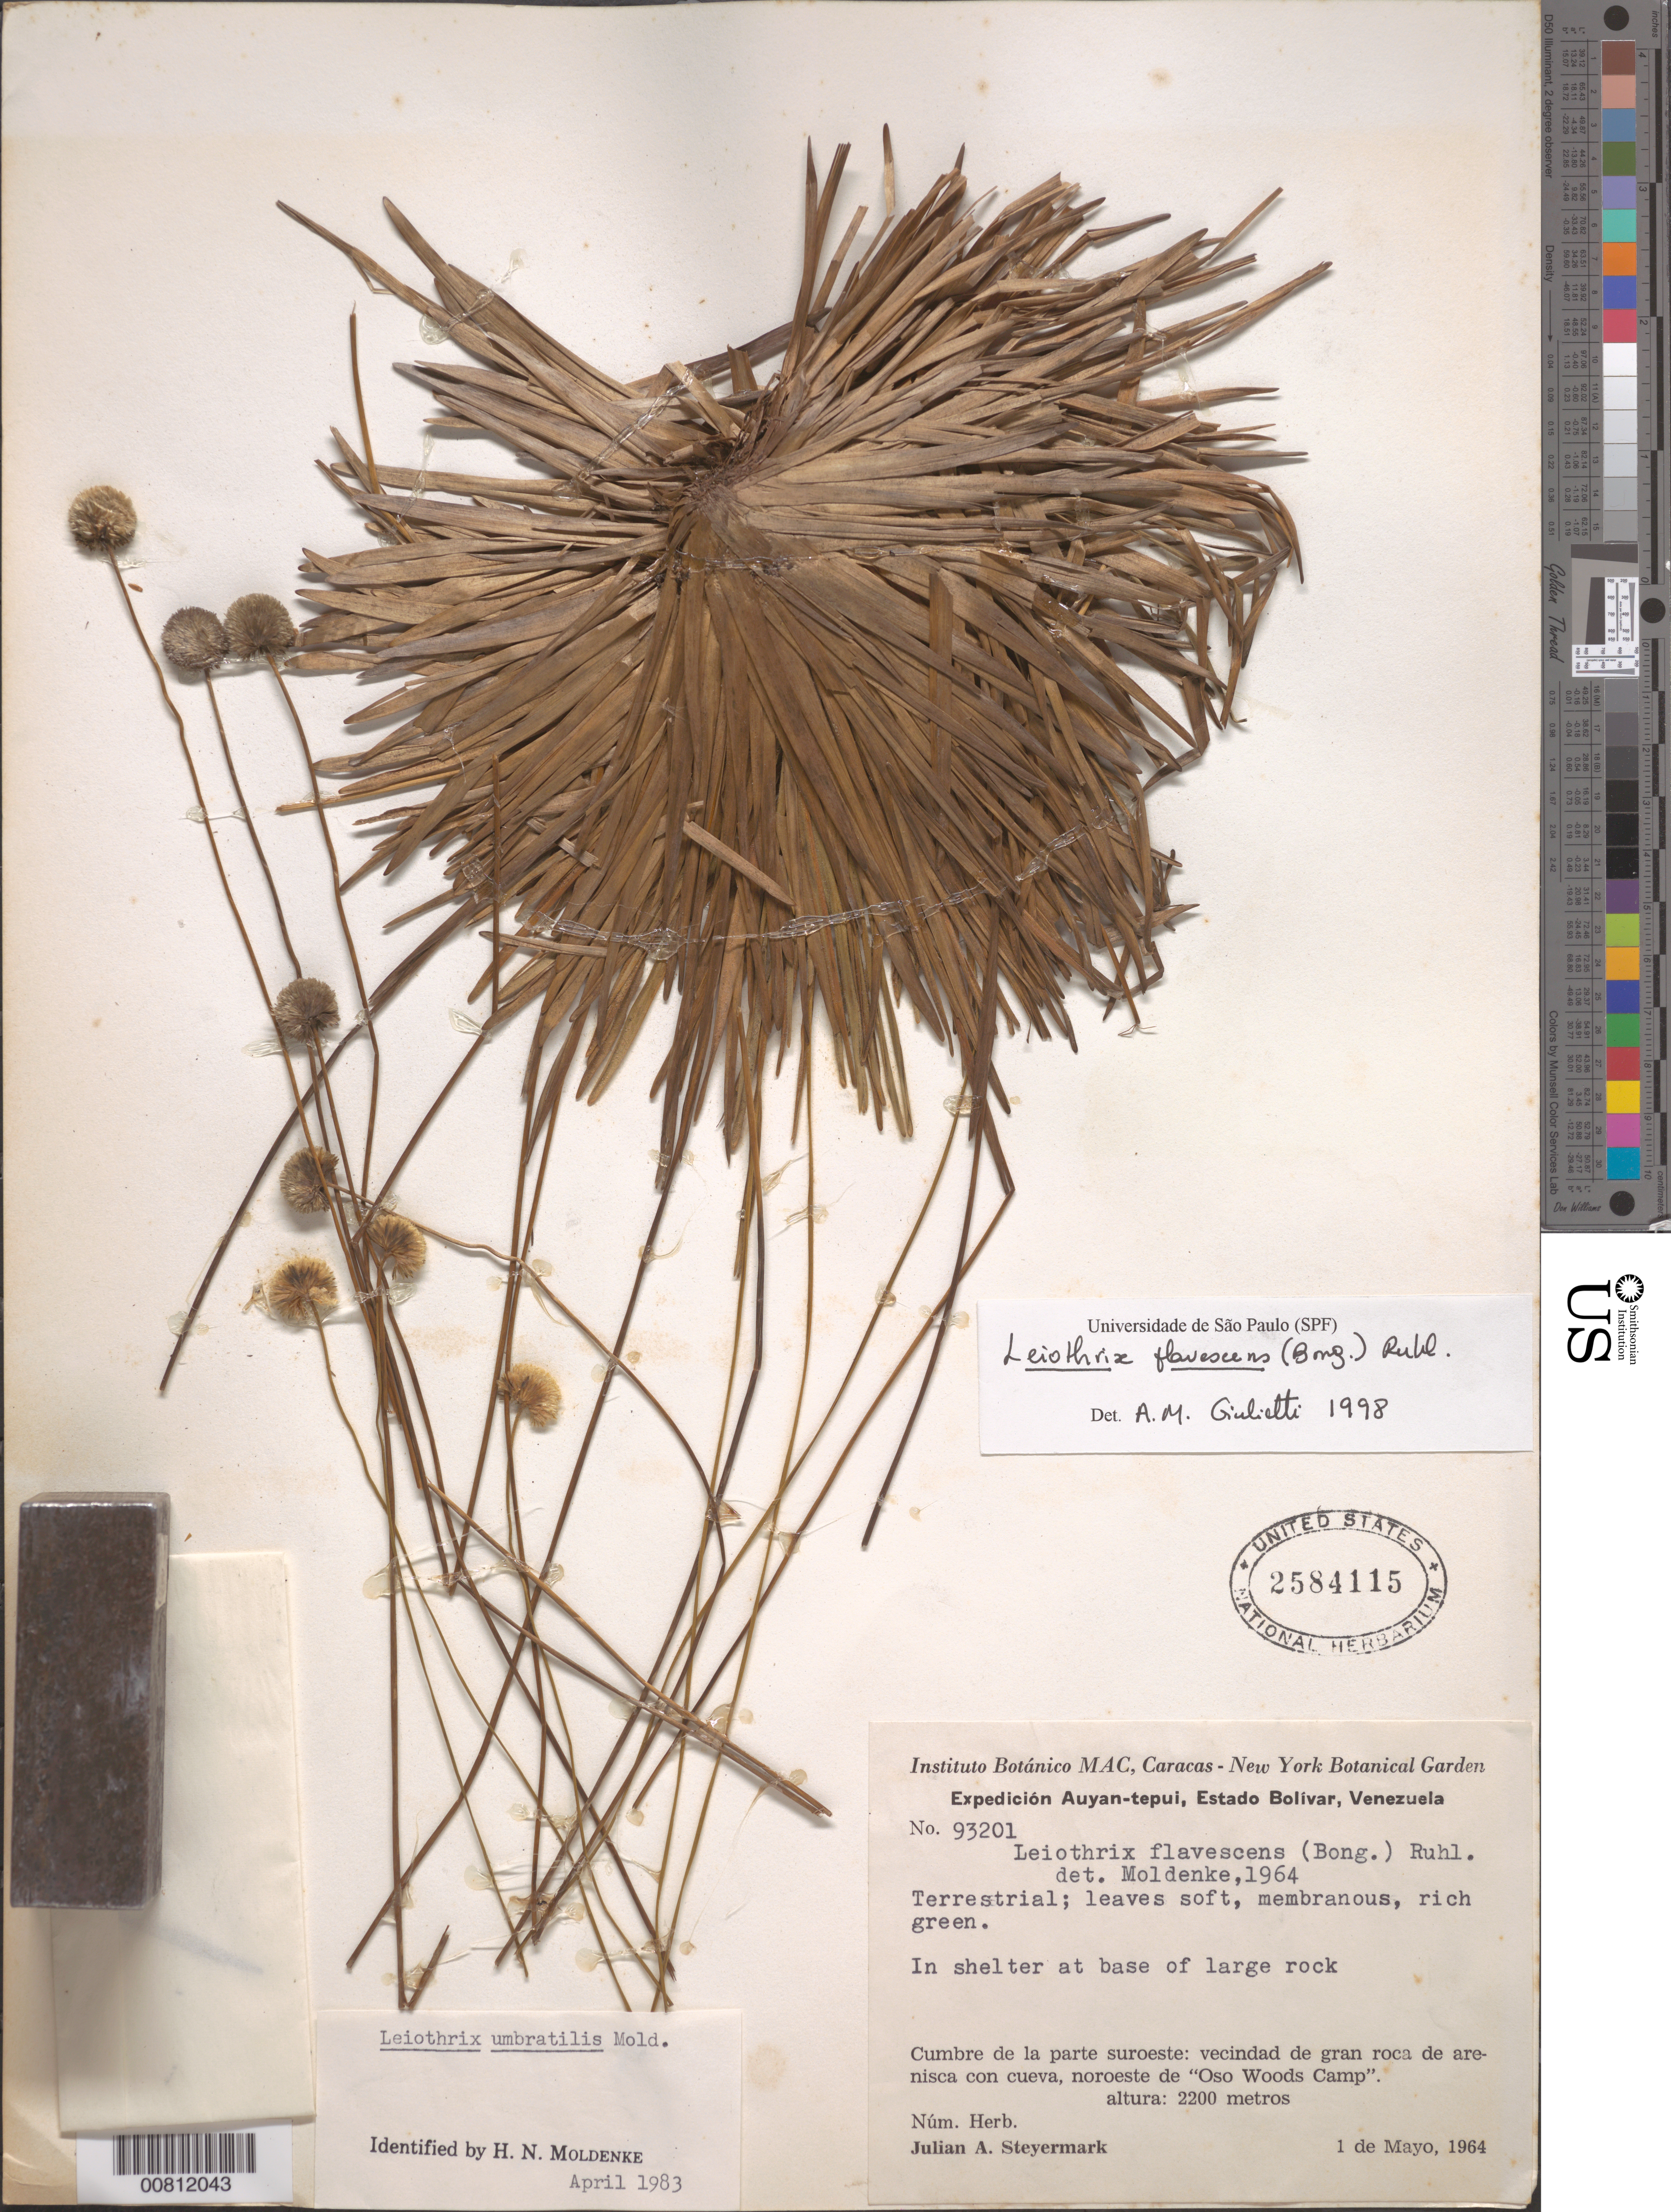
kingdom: Plantae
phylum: Tracheophyta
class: Liliopsida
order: Poales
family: Eriocaulaceae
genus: Leiothrix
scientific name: Leiothrix flavescens var. flavescens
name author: (Bong.) Ruhland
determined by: Giulietti, Ana M.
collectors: J. Steyermark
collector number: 93201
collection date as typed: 1-May-64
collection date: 1964-05-01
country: Venezuela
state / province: Bolívar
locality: Auyan-tepuí, SE summit, NE of "Oso Woods Camp"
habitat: In shelter at base of large rock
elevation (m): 2200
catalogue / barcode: US 2584115